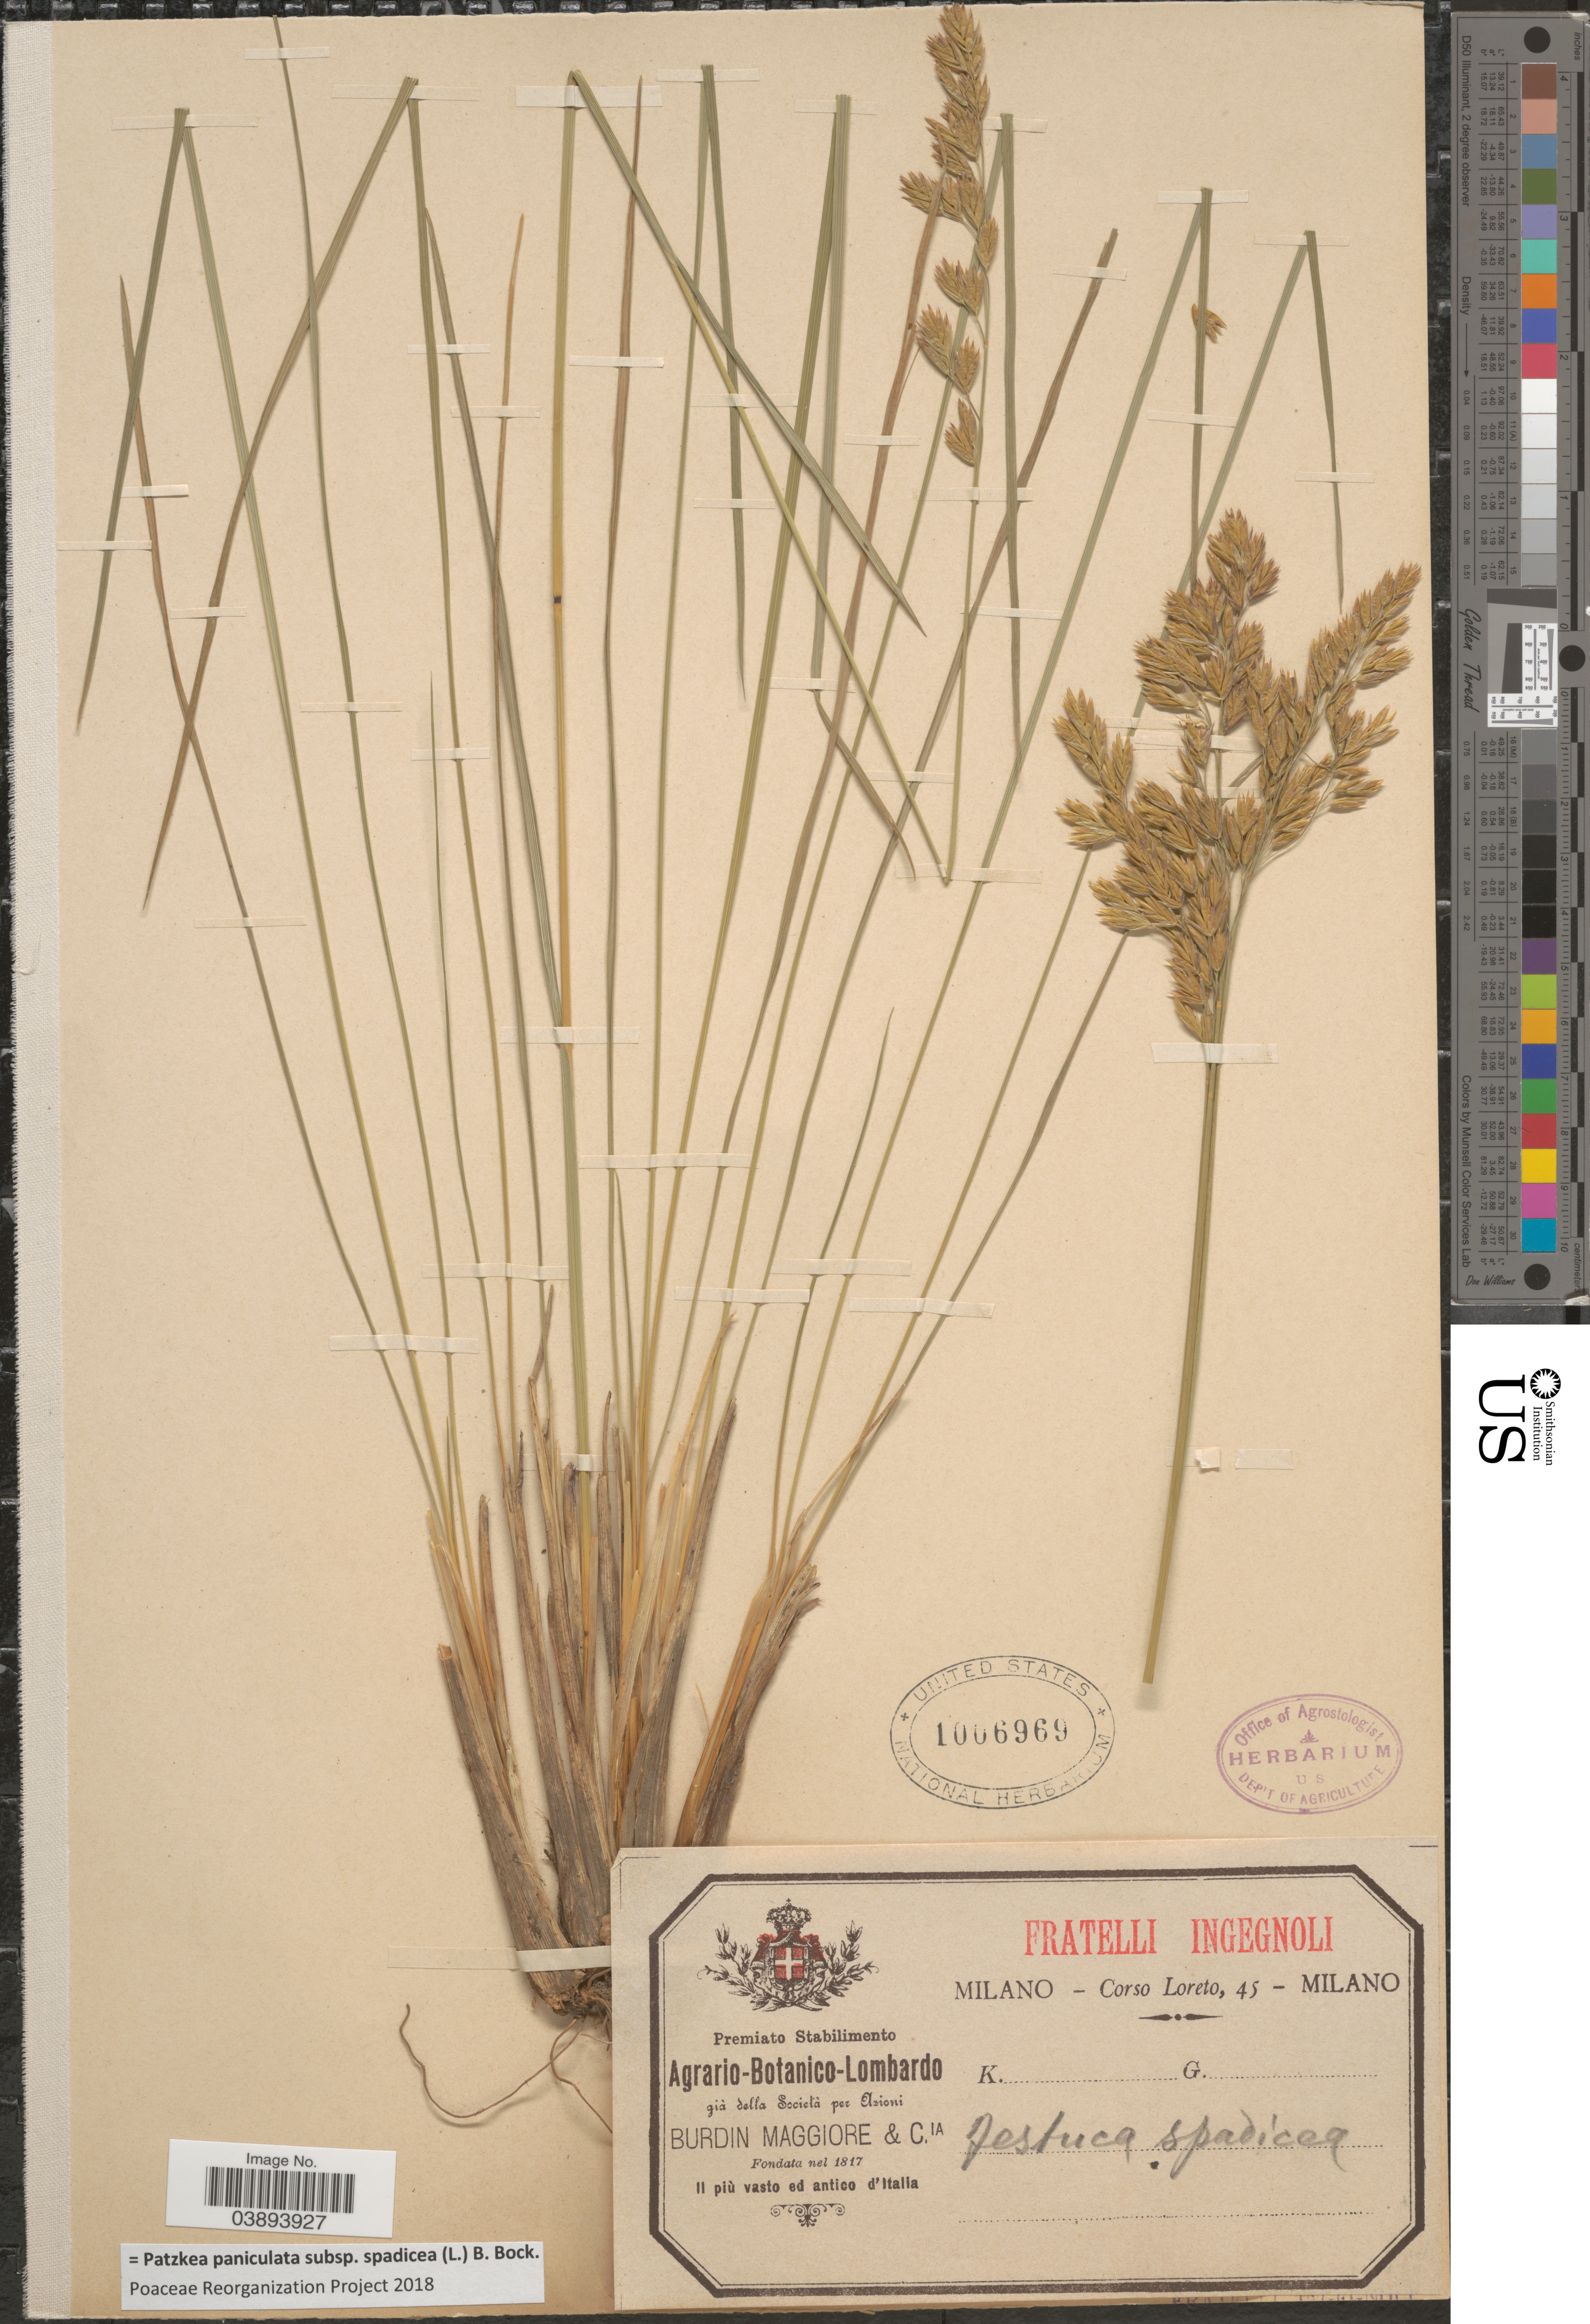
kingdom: Plantae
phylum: Tracheophyta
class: Liliopsida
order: Poales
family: Poaceae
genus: Patzkea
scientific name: Patzkea paniculata subsp. spadicea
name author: (L.) G. H. Loos & B. Bock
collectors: Loreto, C.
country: Italy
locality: Milano. [unsure placement]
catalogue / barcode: US 1006969